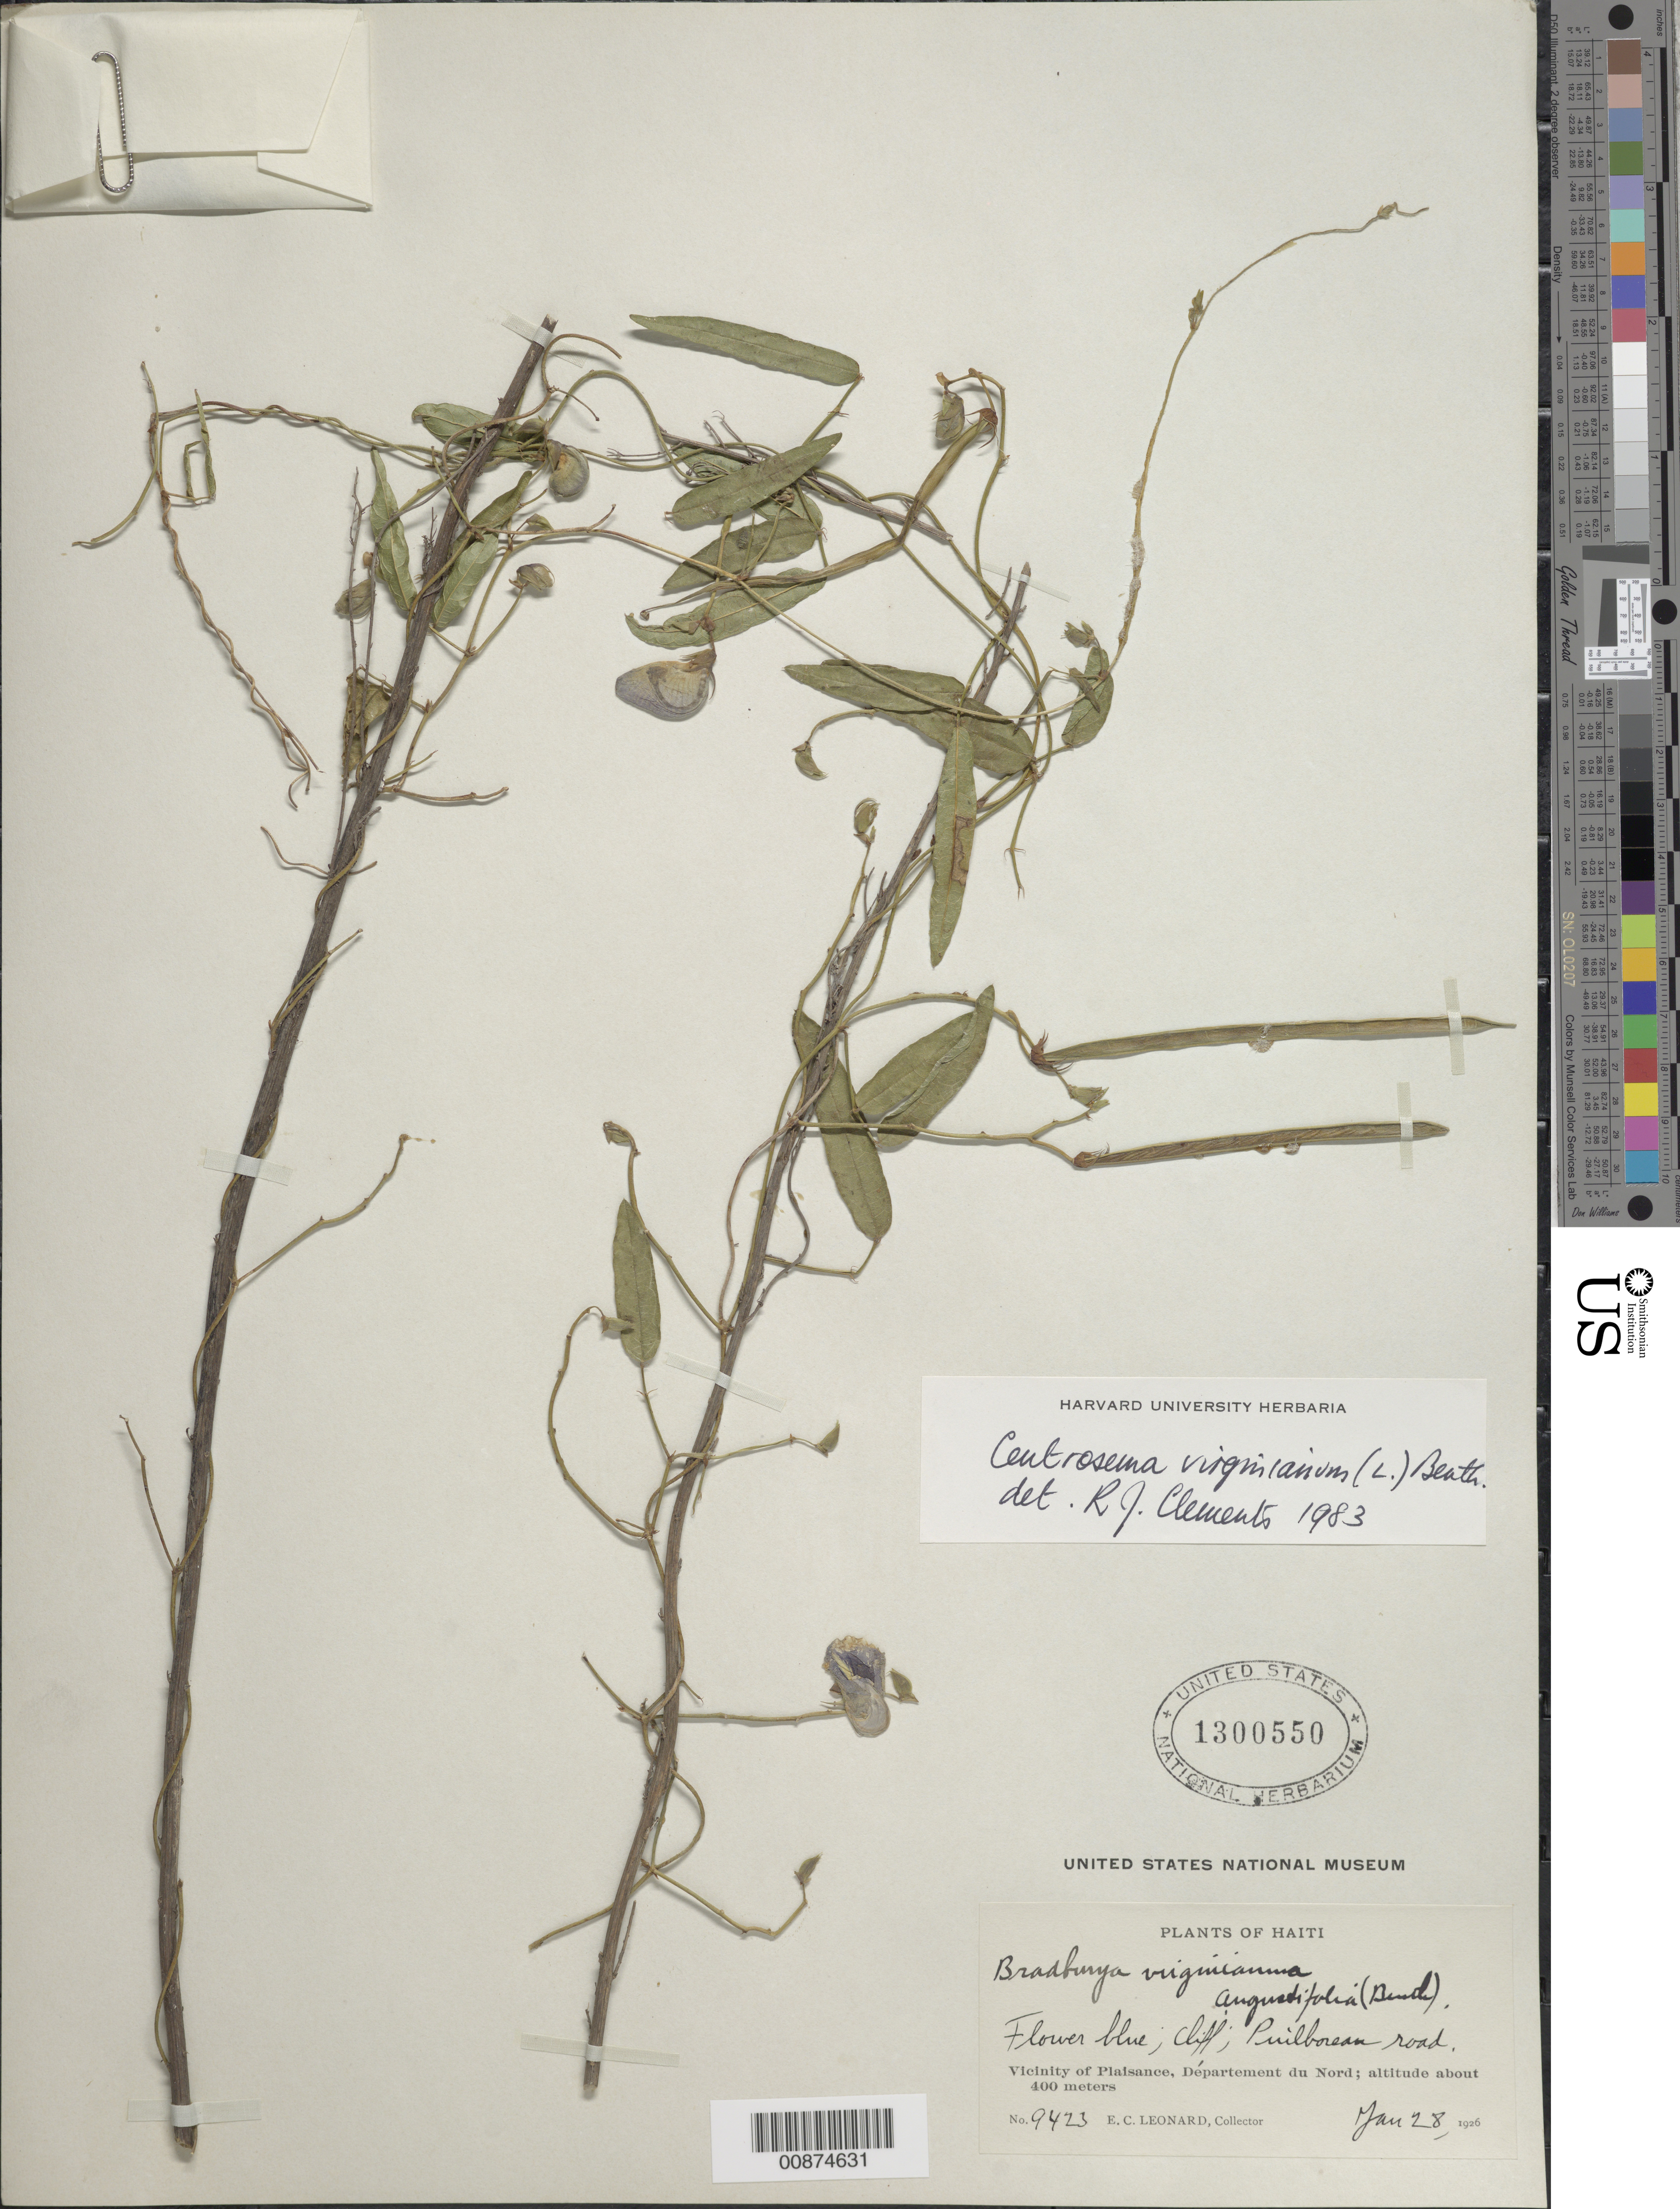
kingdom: Plantae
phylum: Tracheophyta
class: Magnoliopsida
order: Fabales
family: Fabaceae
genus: Centrosema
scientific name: Centrosema virginianum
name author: (L.) Benth.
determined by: Clements, R. J.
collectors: E. C. Leonard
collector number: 9423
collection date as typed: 28 Jan 1926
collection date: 1926-01-28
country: Haiti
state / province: Nord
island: Hispaniola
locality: Vicinity of Plaisance. Puilboreau road.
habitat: Cliff.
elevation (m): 400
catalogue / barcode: US 1300550